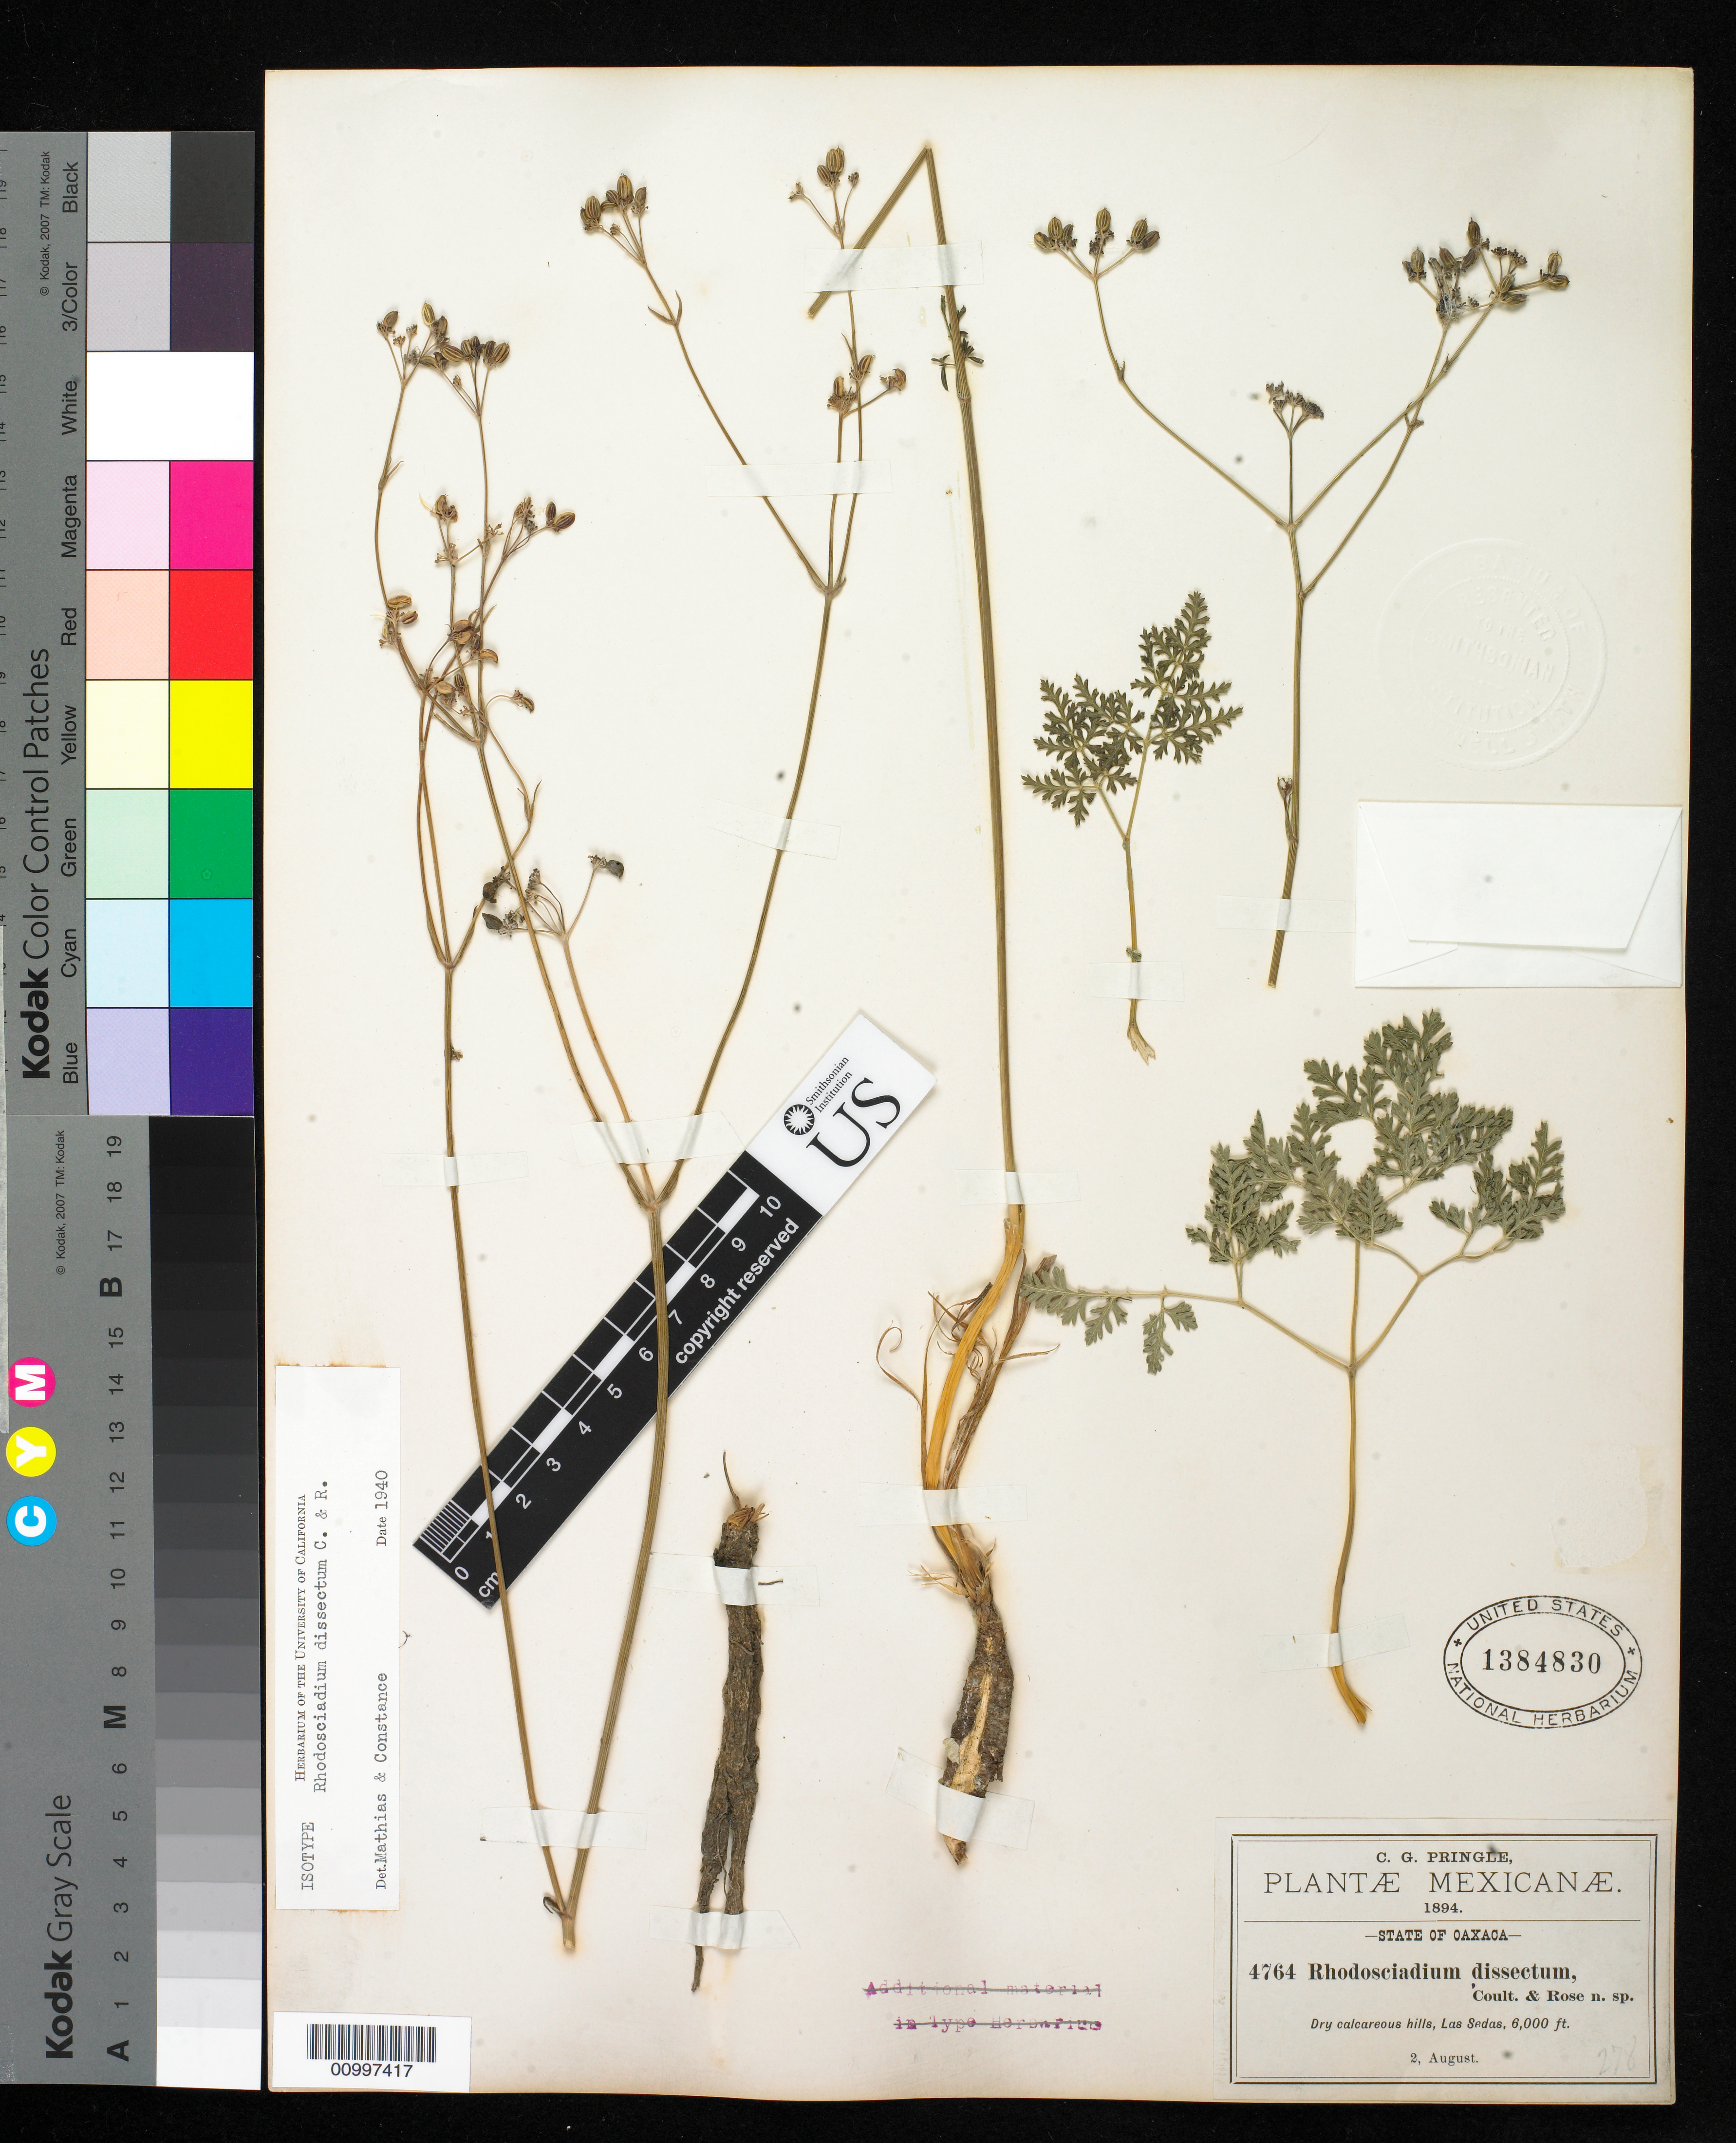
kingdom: Plantae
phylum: Tracheophyta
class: Magnoliopsida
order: Apiales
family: Apiaceae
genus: Rhodosciadium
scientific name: Rhodosciadium dissectum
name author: J.M. Coult. & Rose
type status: Type Collection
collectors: C. G. Pringle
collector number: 4764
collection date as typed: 02 Aug 1894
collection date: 1894-08-02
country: Mexico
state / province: Oaxaca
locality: Las Sedas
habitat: Dry calcareous hills.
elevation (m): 1829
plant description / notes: Annotated as isotype by Mathias & Constance (1940).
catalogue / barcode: US 1384830